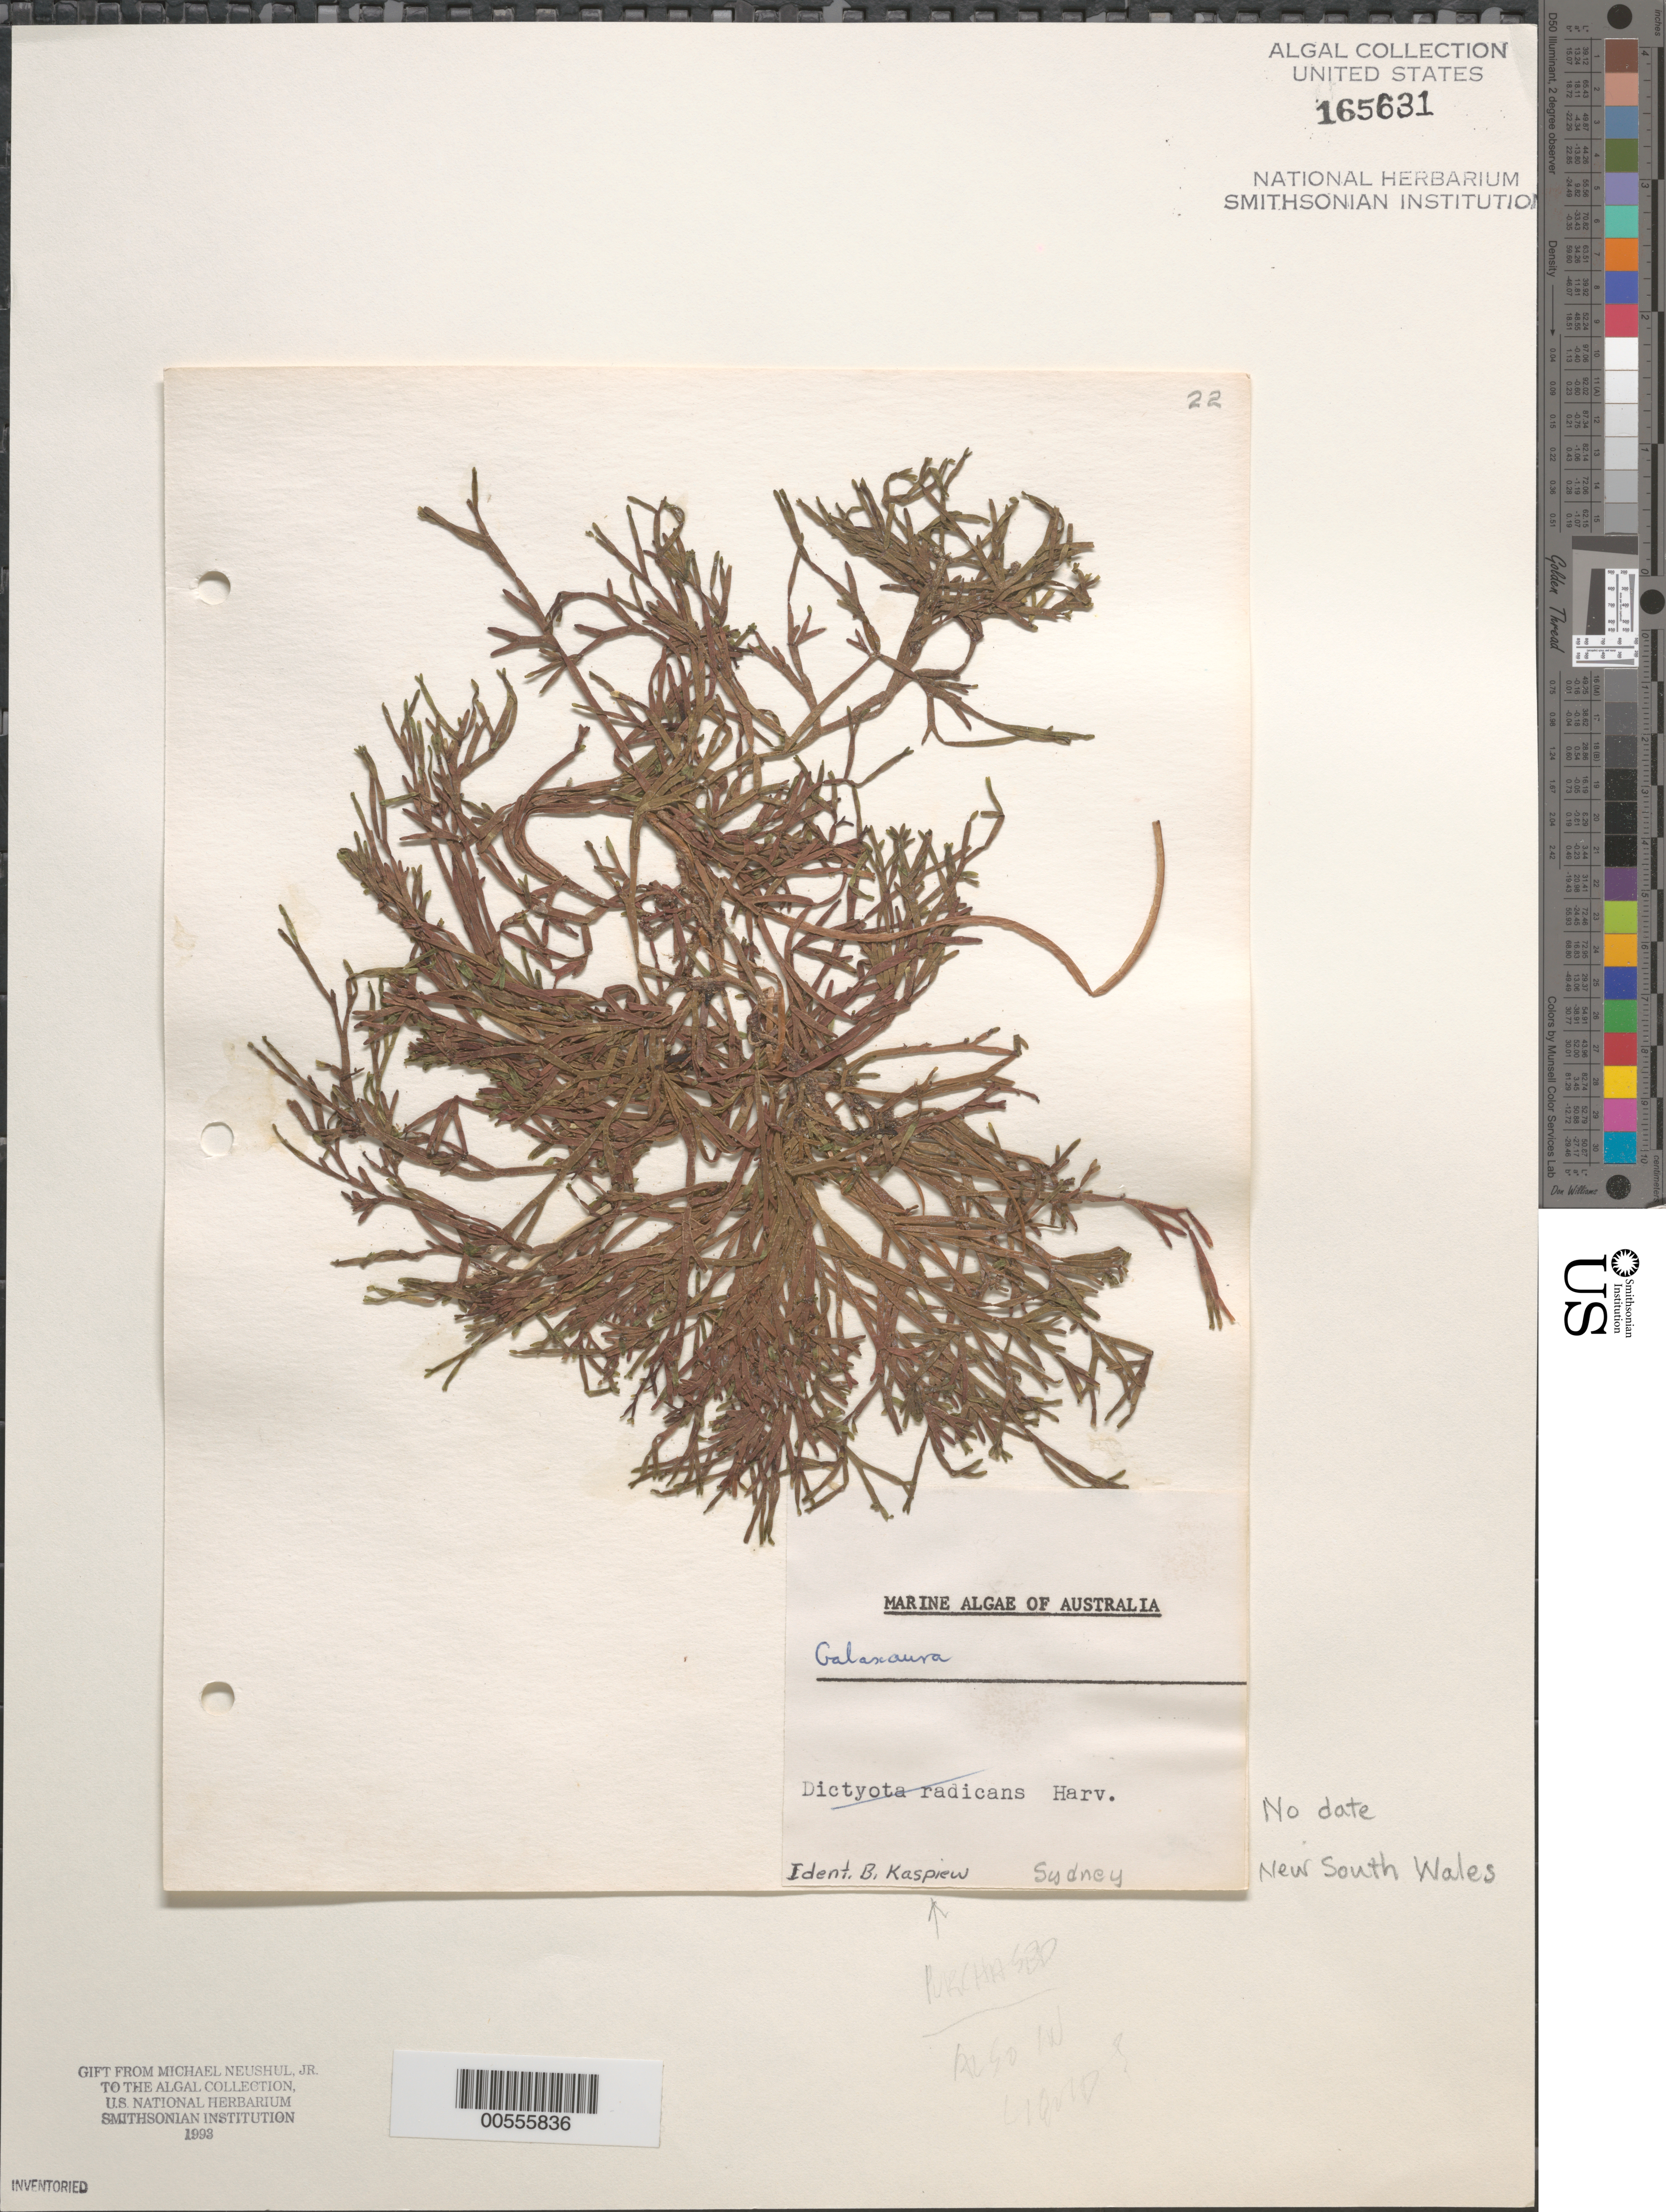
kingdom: Plantae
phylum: Rhodophyta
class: Florideophyceae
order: Nemaliales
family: Galaxauraceae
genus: Galaxaura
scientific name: Galaxaura sp.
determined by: Kaspiew, B.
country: Australia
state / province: New South Wales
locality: Sydney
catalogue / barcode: US 165631